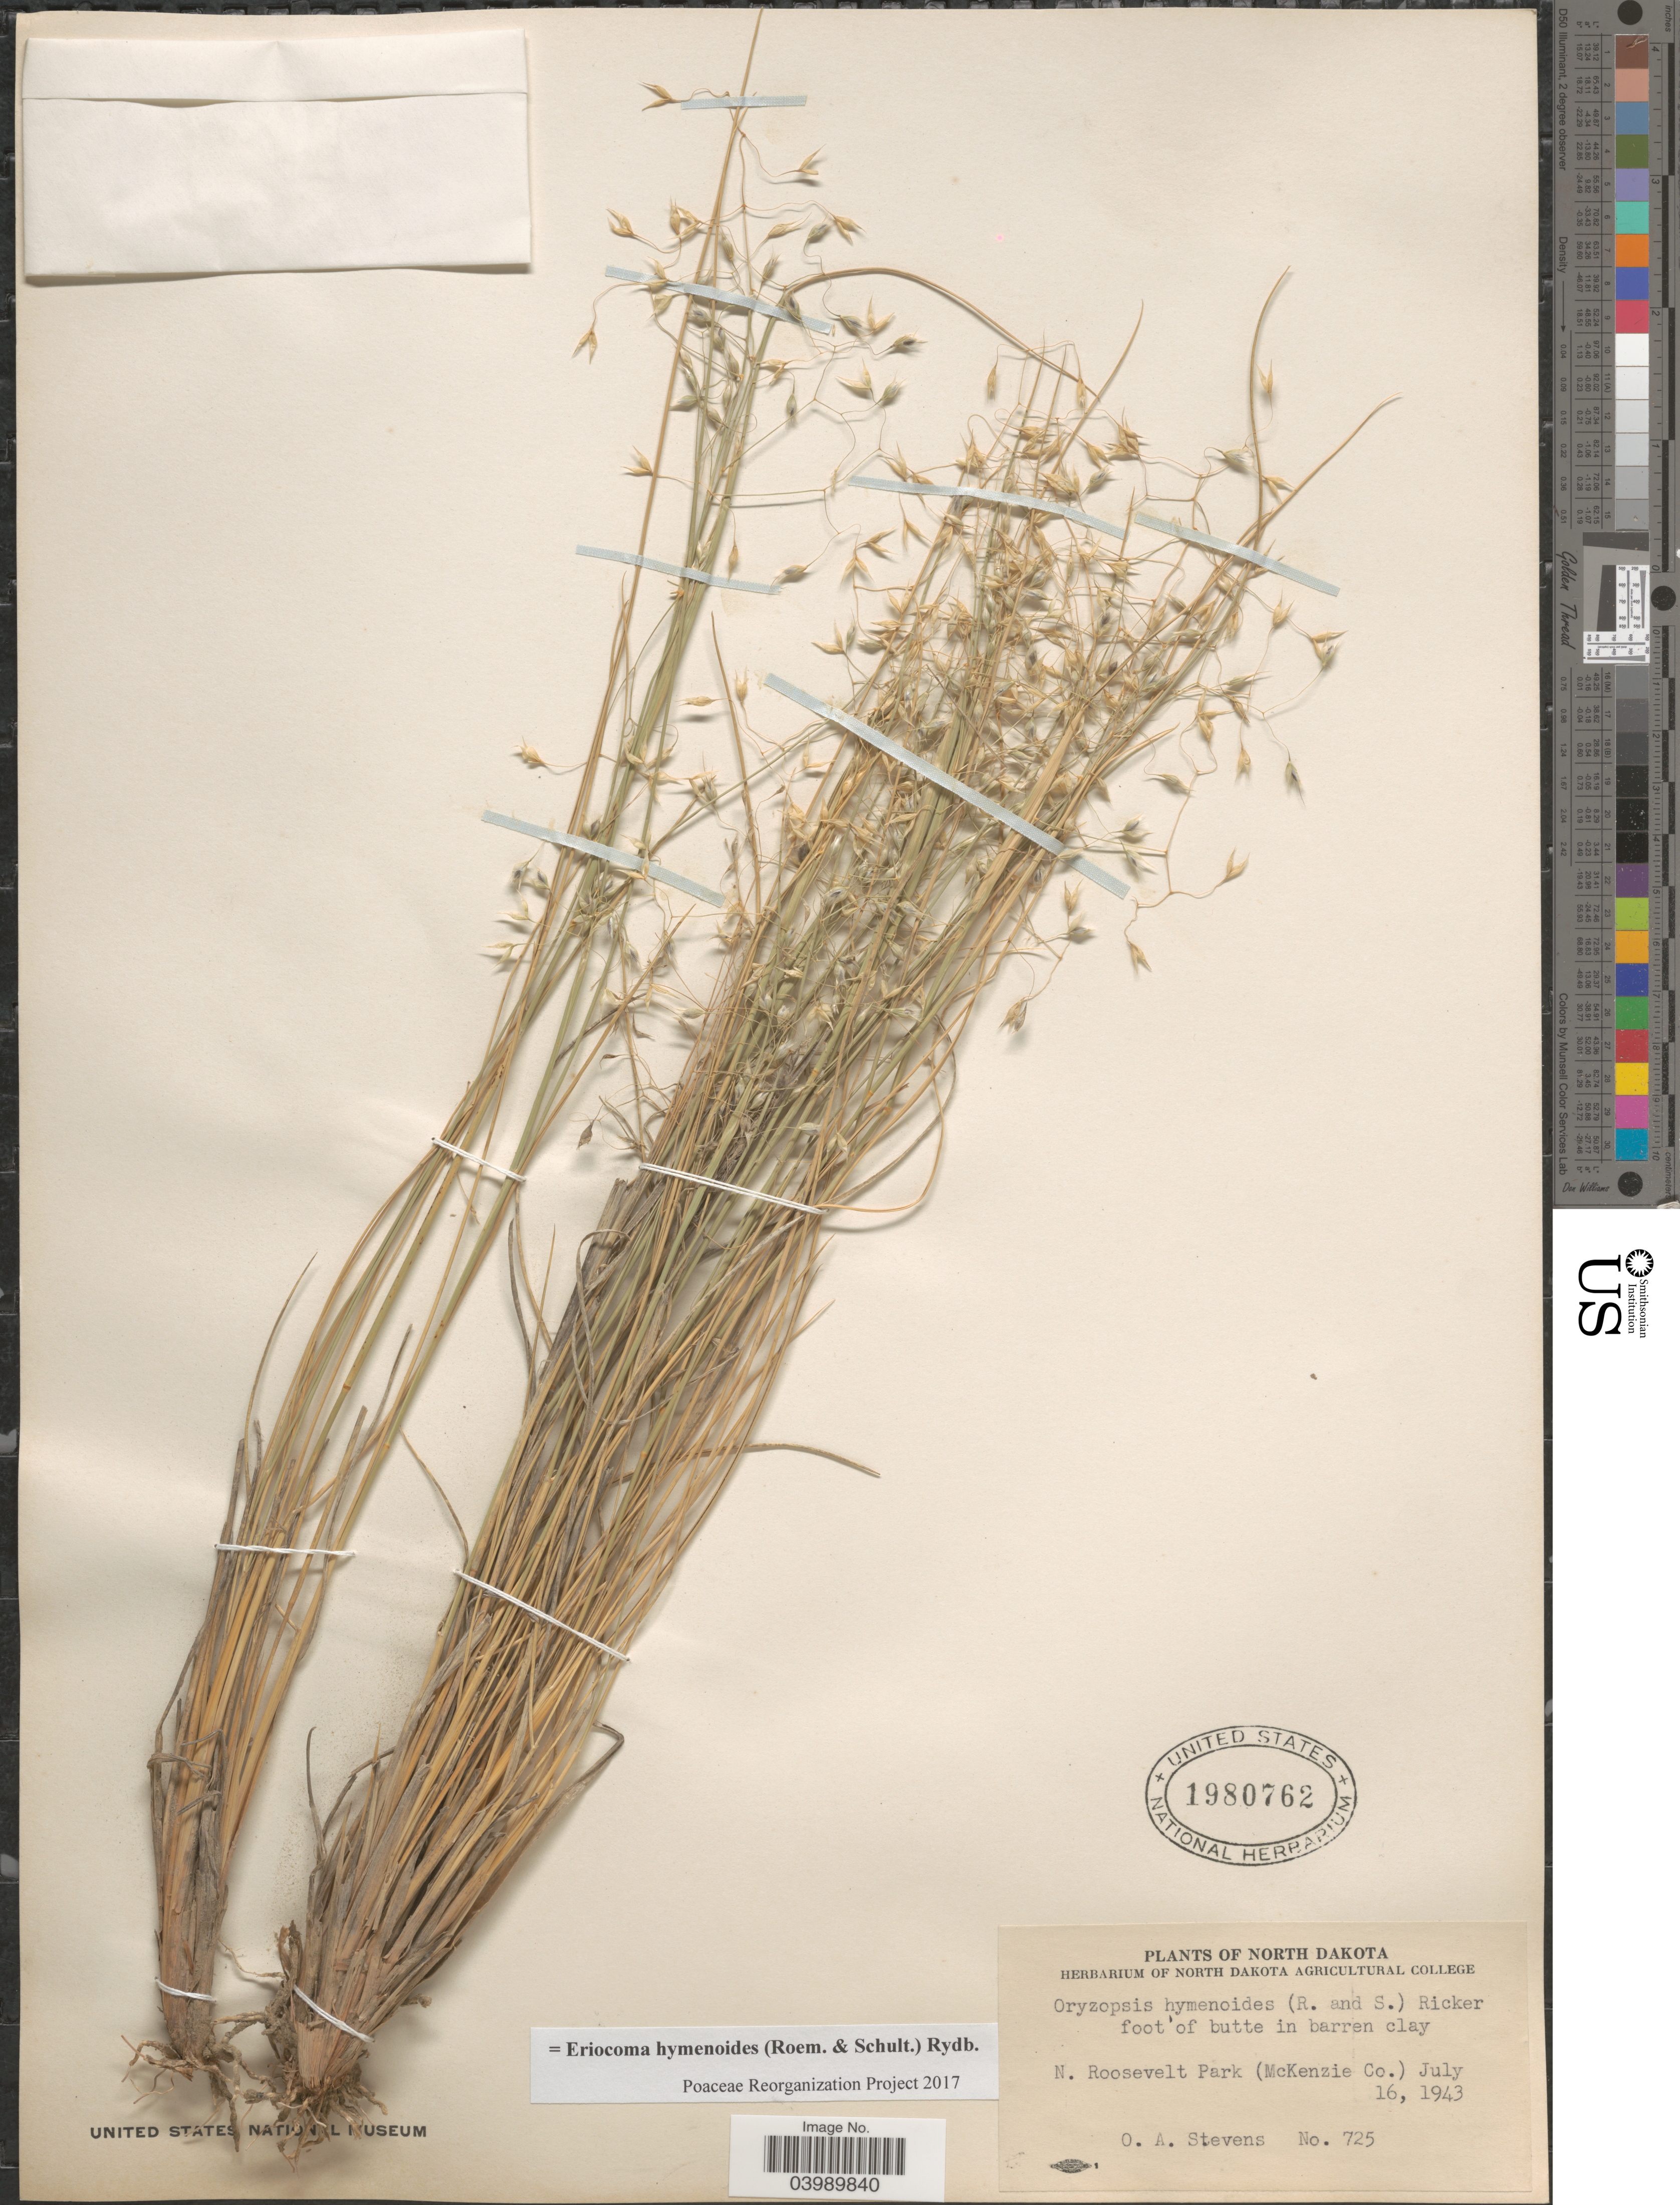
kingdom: Plantae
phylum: Tracheophyta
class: Liliopsida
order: Poales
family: Poaceae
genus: Eriocoma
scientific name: Eriocoma hymenoides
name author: (Roem. & Schult.) Rydb.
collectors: O. A. Stevens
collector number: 725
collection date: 1943-07-16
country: United States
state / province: North Dakota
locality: Foot of butte in barren clay. N. Roosevelt Park (McKenzie Co.).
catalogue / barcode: US 1980762